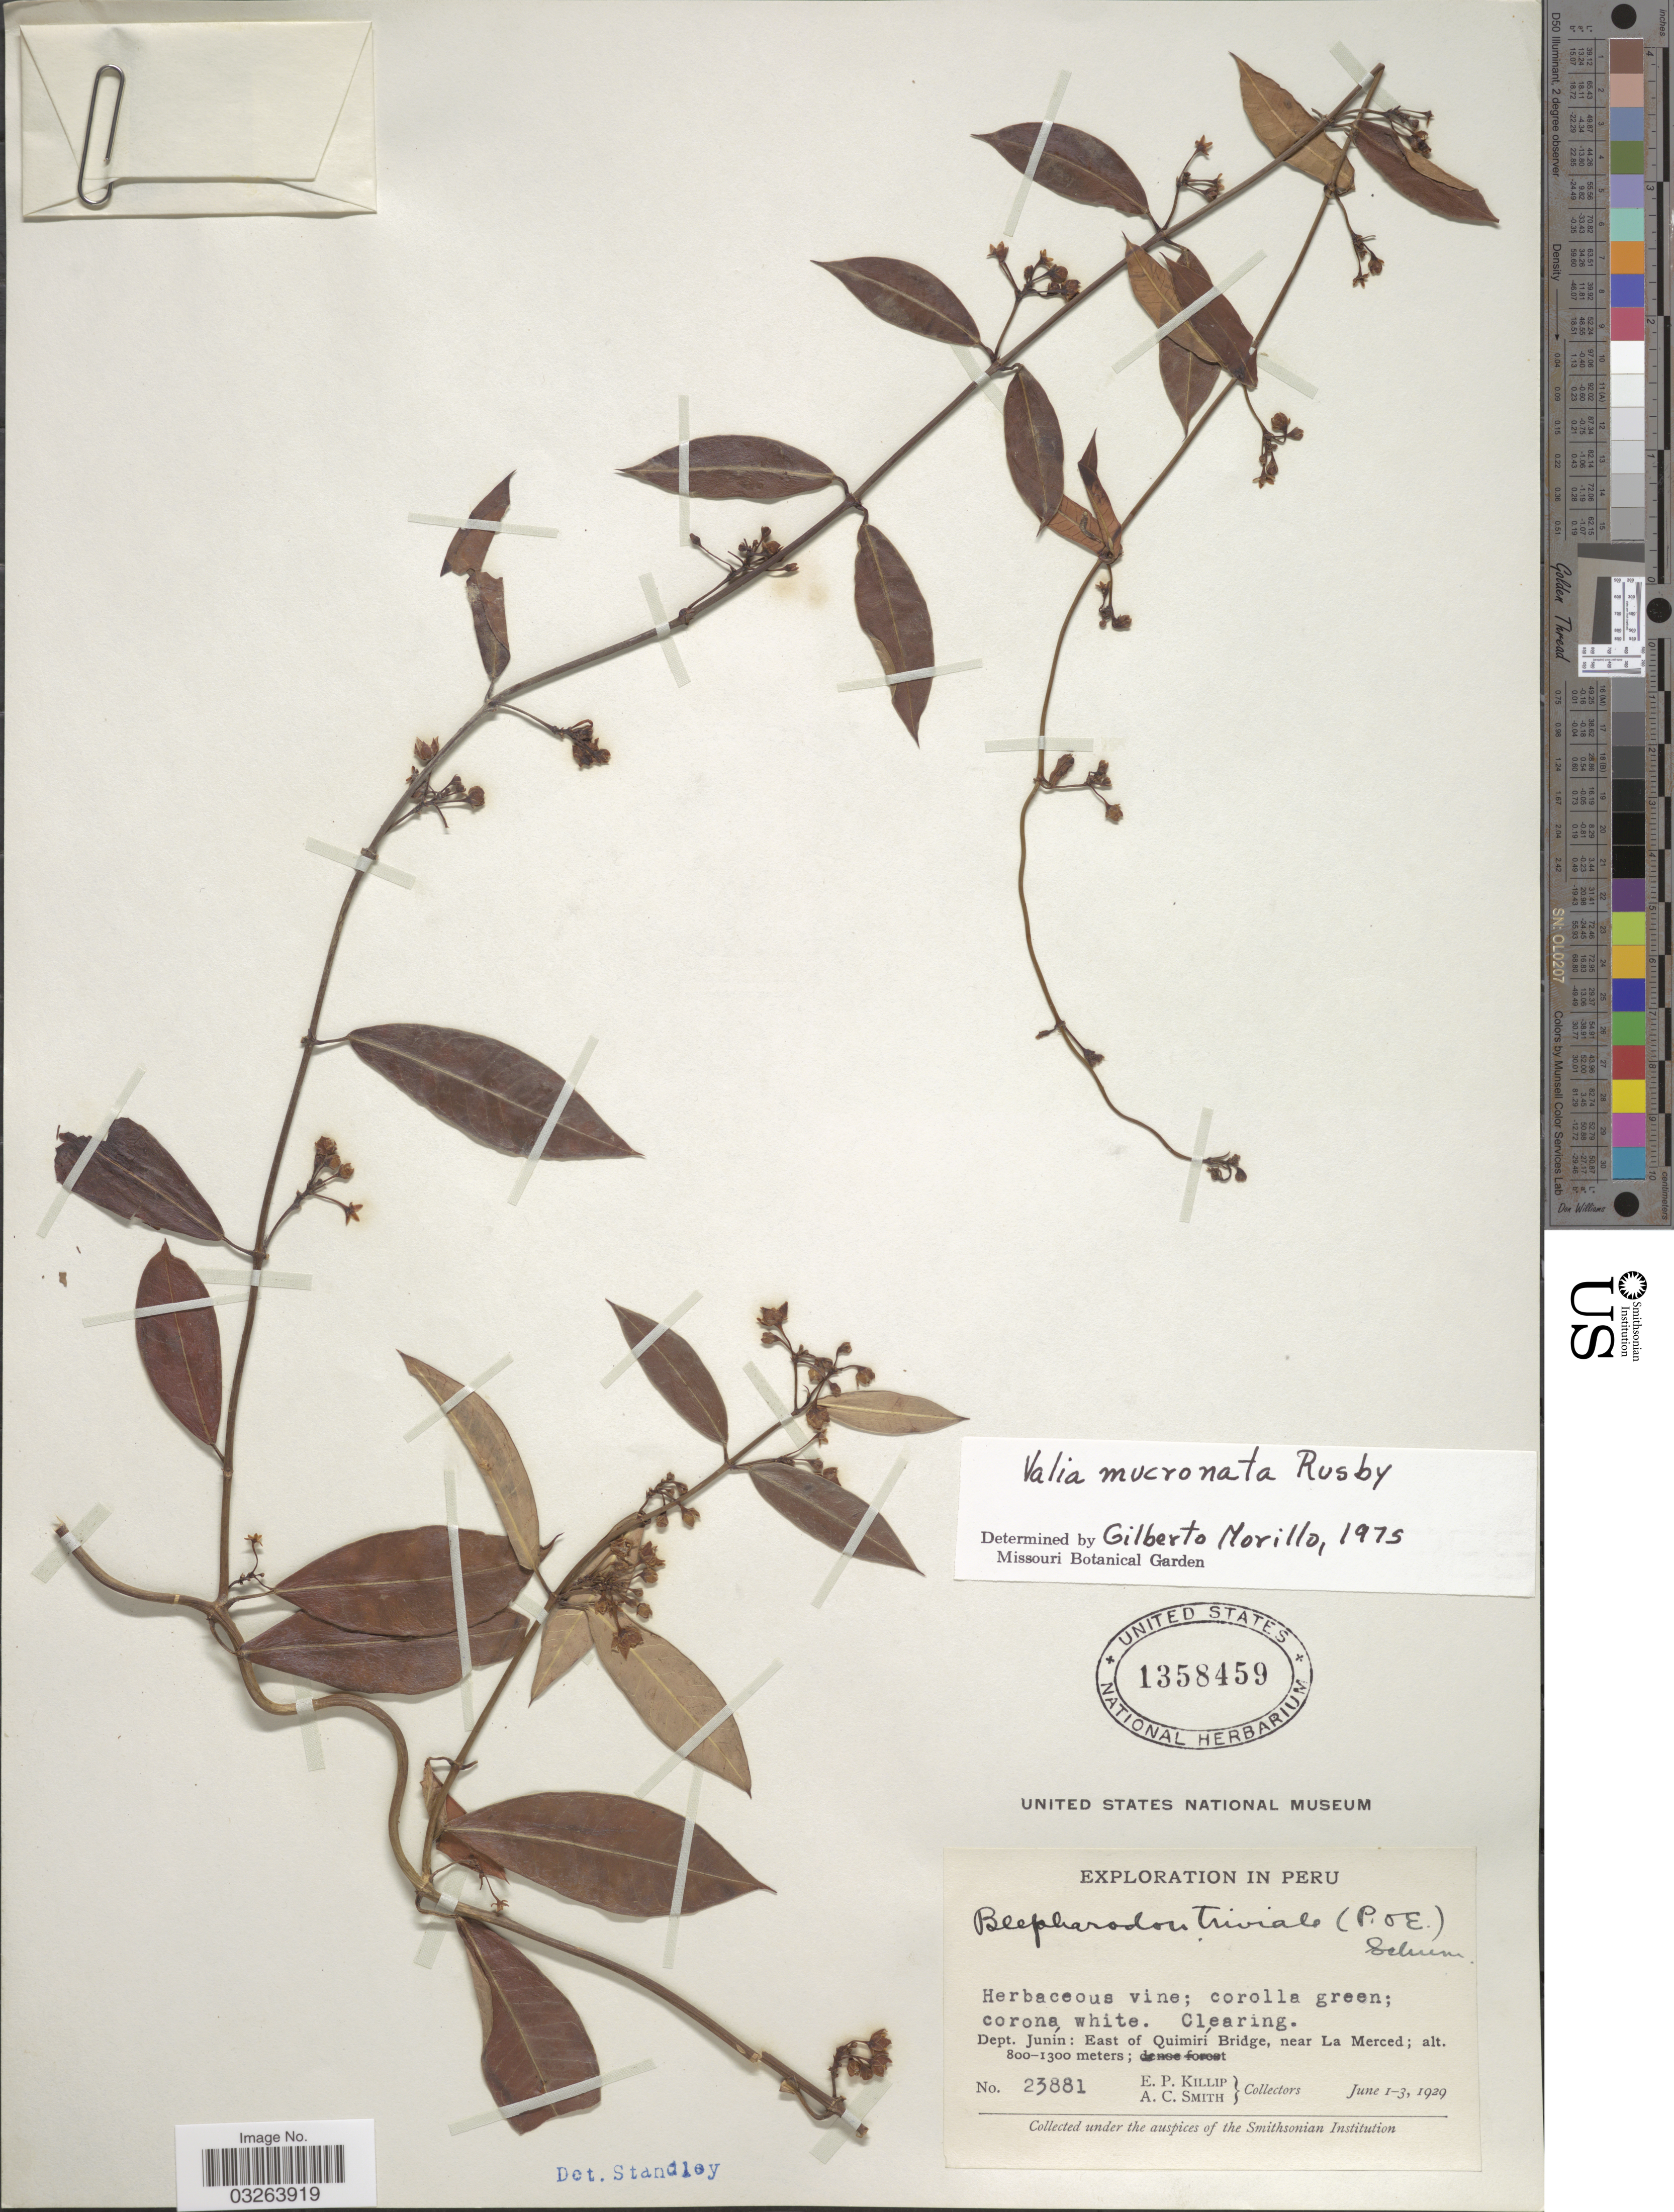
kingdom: Plantae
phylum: Tracheophyta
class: Magnoliopsida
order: Gentianales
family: Apocynaceae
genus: Vailia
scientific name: Vailia mucronata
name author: Rusby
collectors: E. P. Killip & A. C. Smith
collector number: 23881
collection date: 1929-06-01/1929-06-03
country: Peru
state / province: Junín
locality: Dept. Junín: East of Quimirí Bridge, near La Merced.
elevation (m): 800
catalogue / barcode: US 1358459